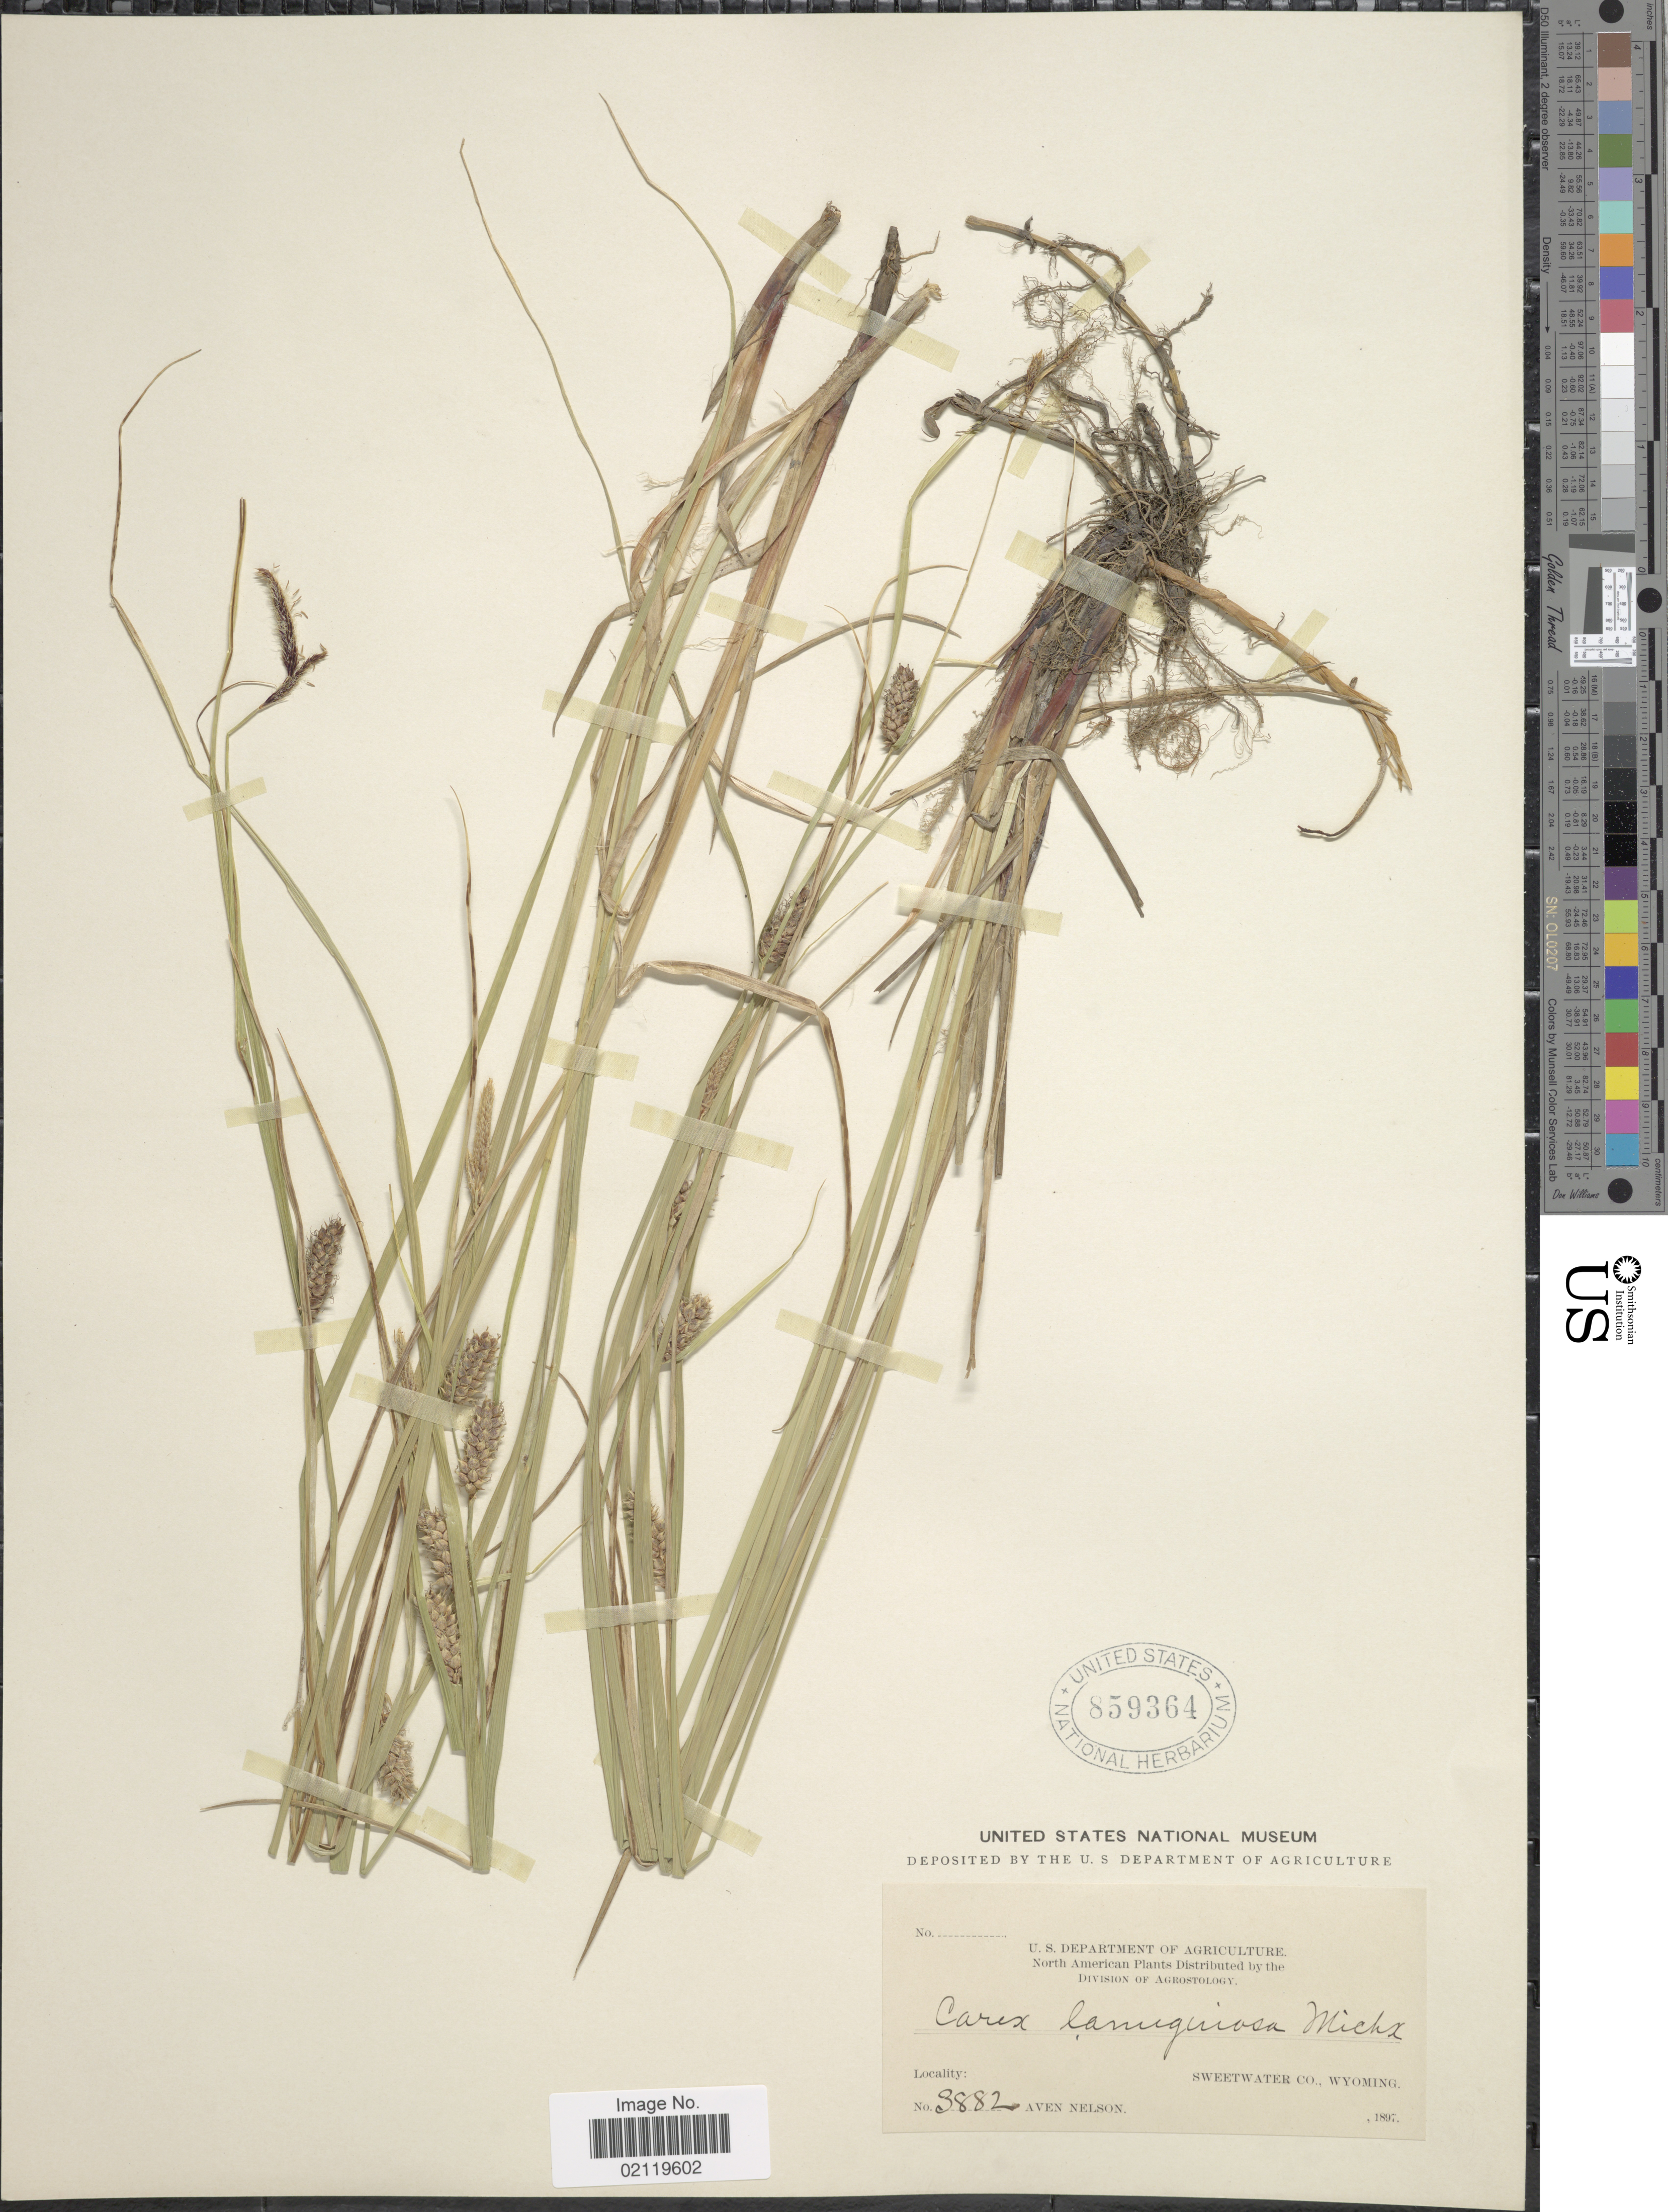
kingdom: Plantae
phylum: Tracheophyta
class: Liliopsida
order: Poales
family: Cyperaceae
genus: Carex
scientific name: Carex pellita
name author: Muhl. ex Willd.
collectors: A. Nelson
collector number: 3882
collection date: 1897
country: United States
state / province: Wyoming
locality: Sweetwater Co.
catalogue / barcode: US 859364